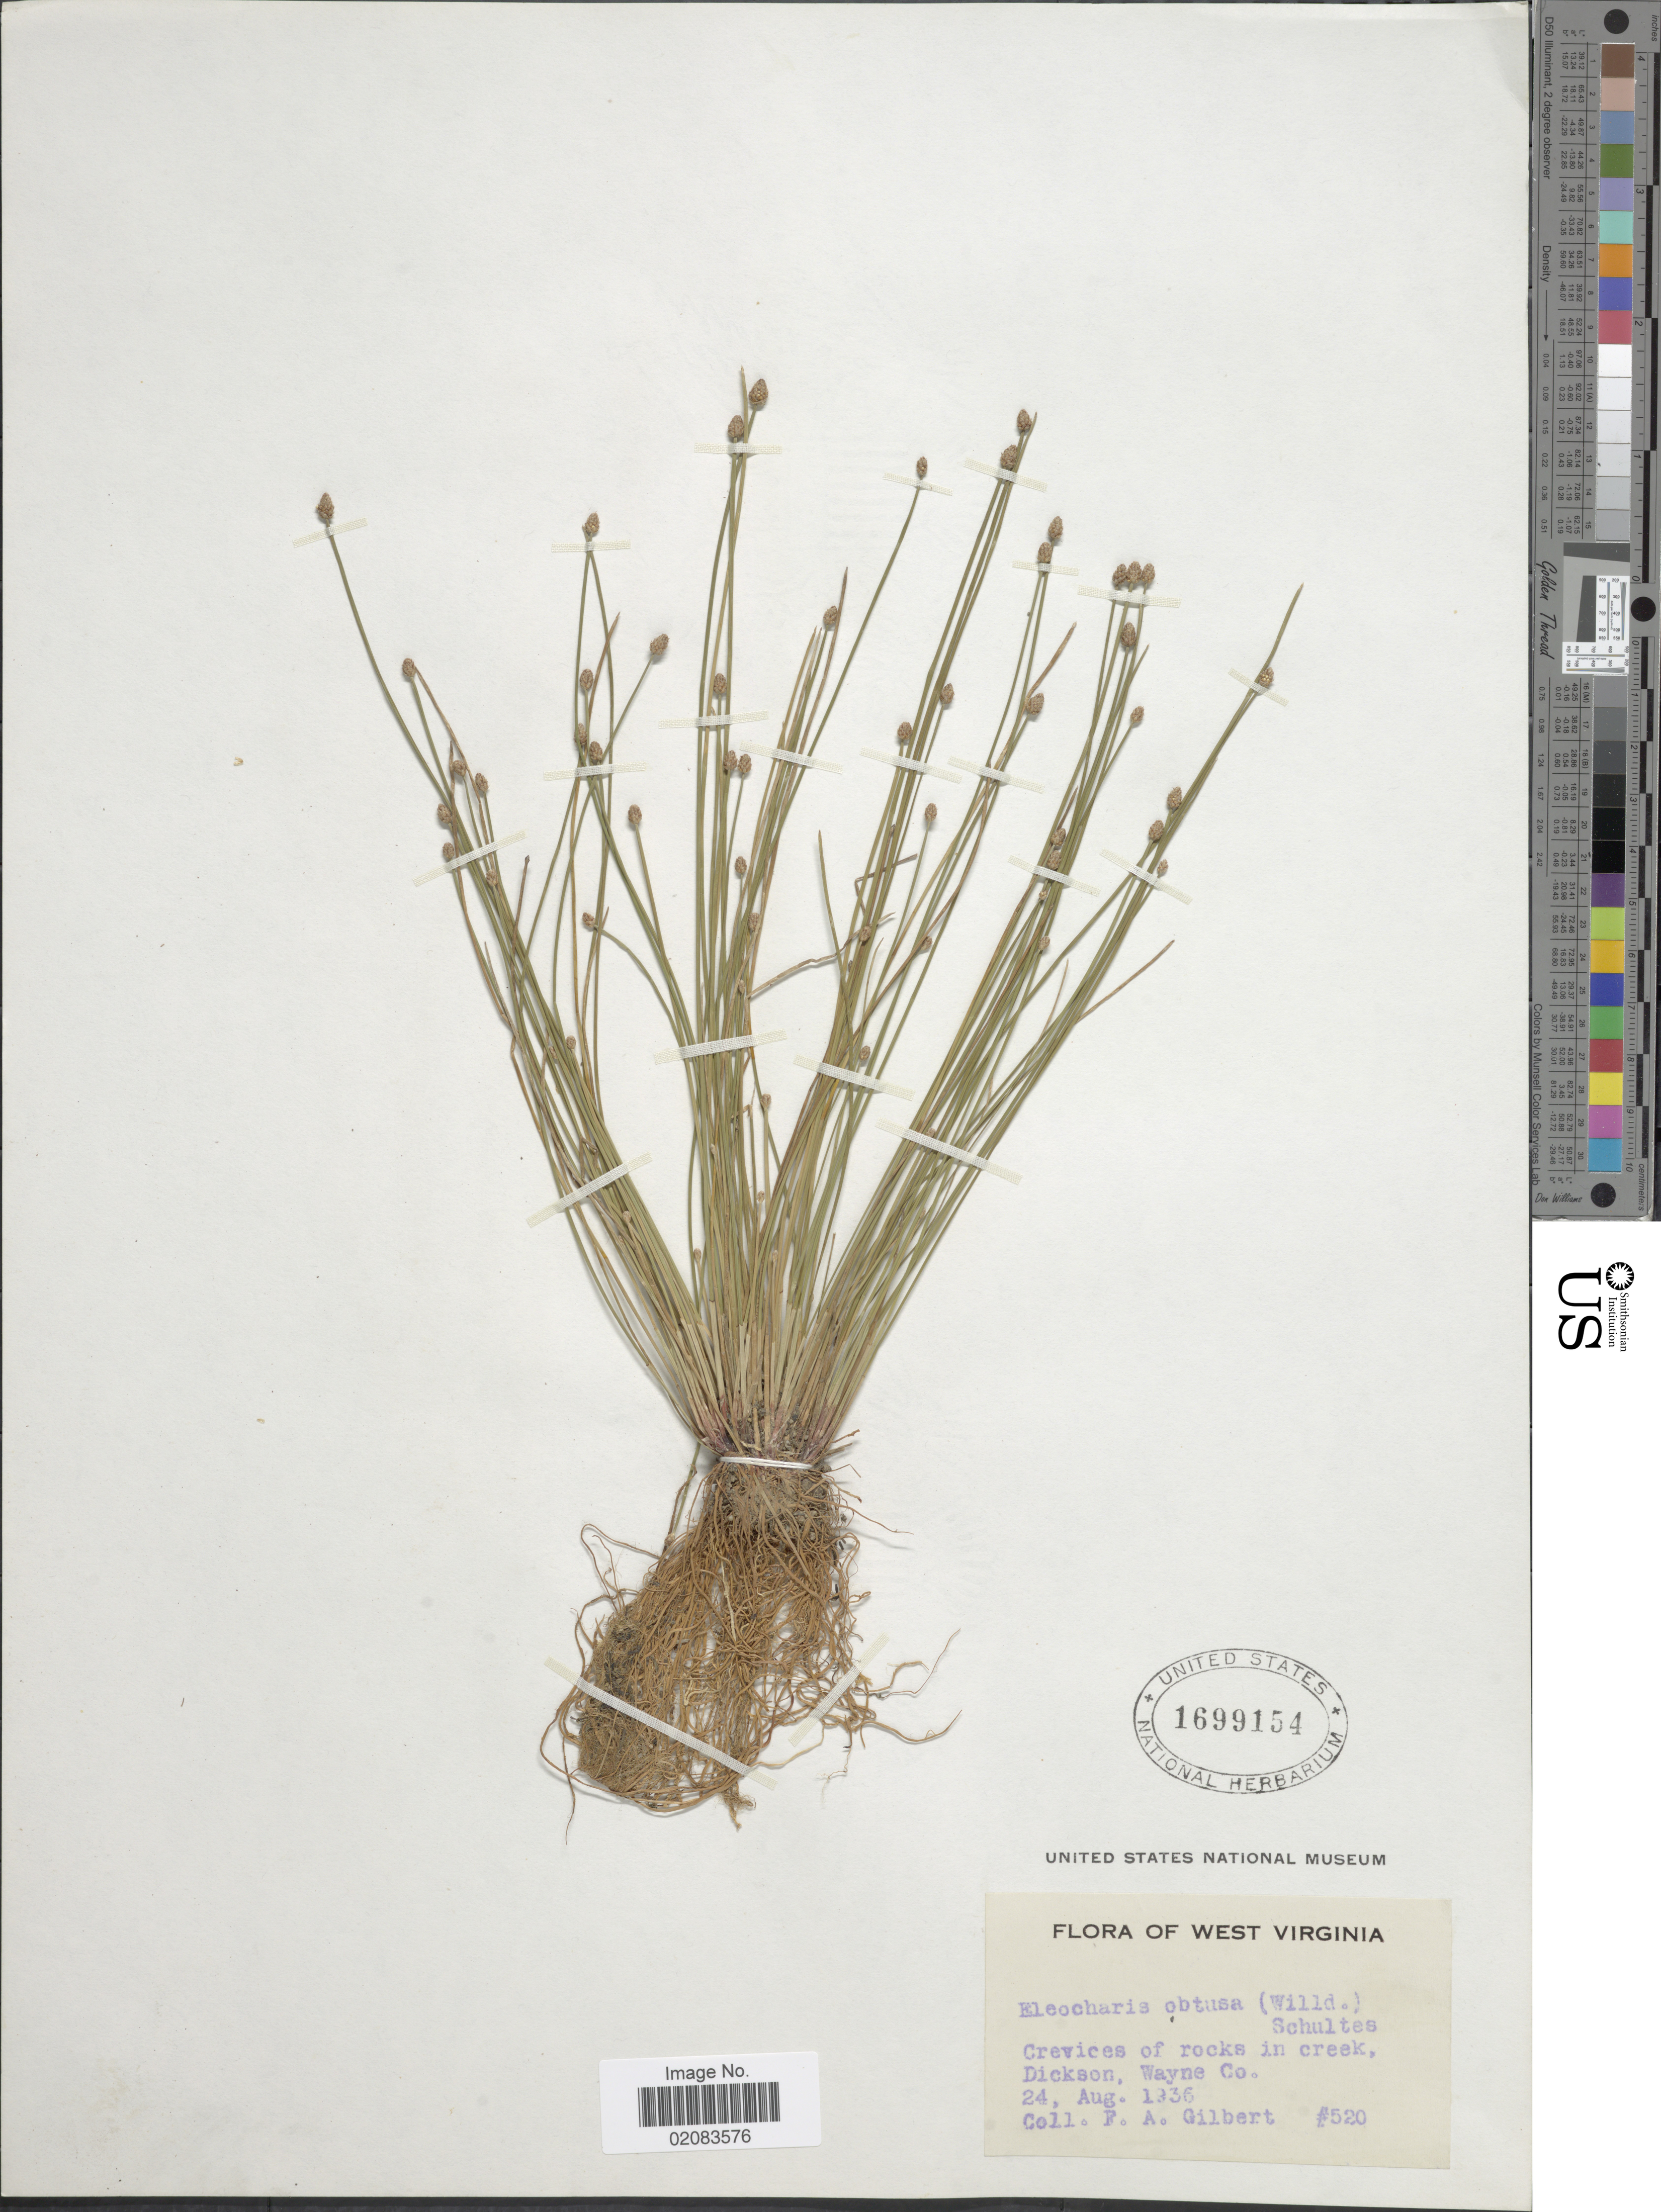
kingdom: Plantae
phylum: Tracheophyta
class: Liliopsida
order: Poales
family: Cyperaceae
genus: Eleocharis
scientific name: Eleocharis obtusa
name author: (Willd.) Schult.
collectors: F. A. Gilbert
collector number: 520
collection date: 1936-08-24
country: United States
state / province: West Virginia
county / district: Wayne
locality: Crevices of rocks in creek, Dickson, Wayne Co.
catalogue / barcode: US 1699154